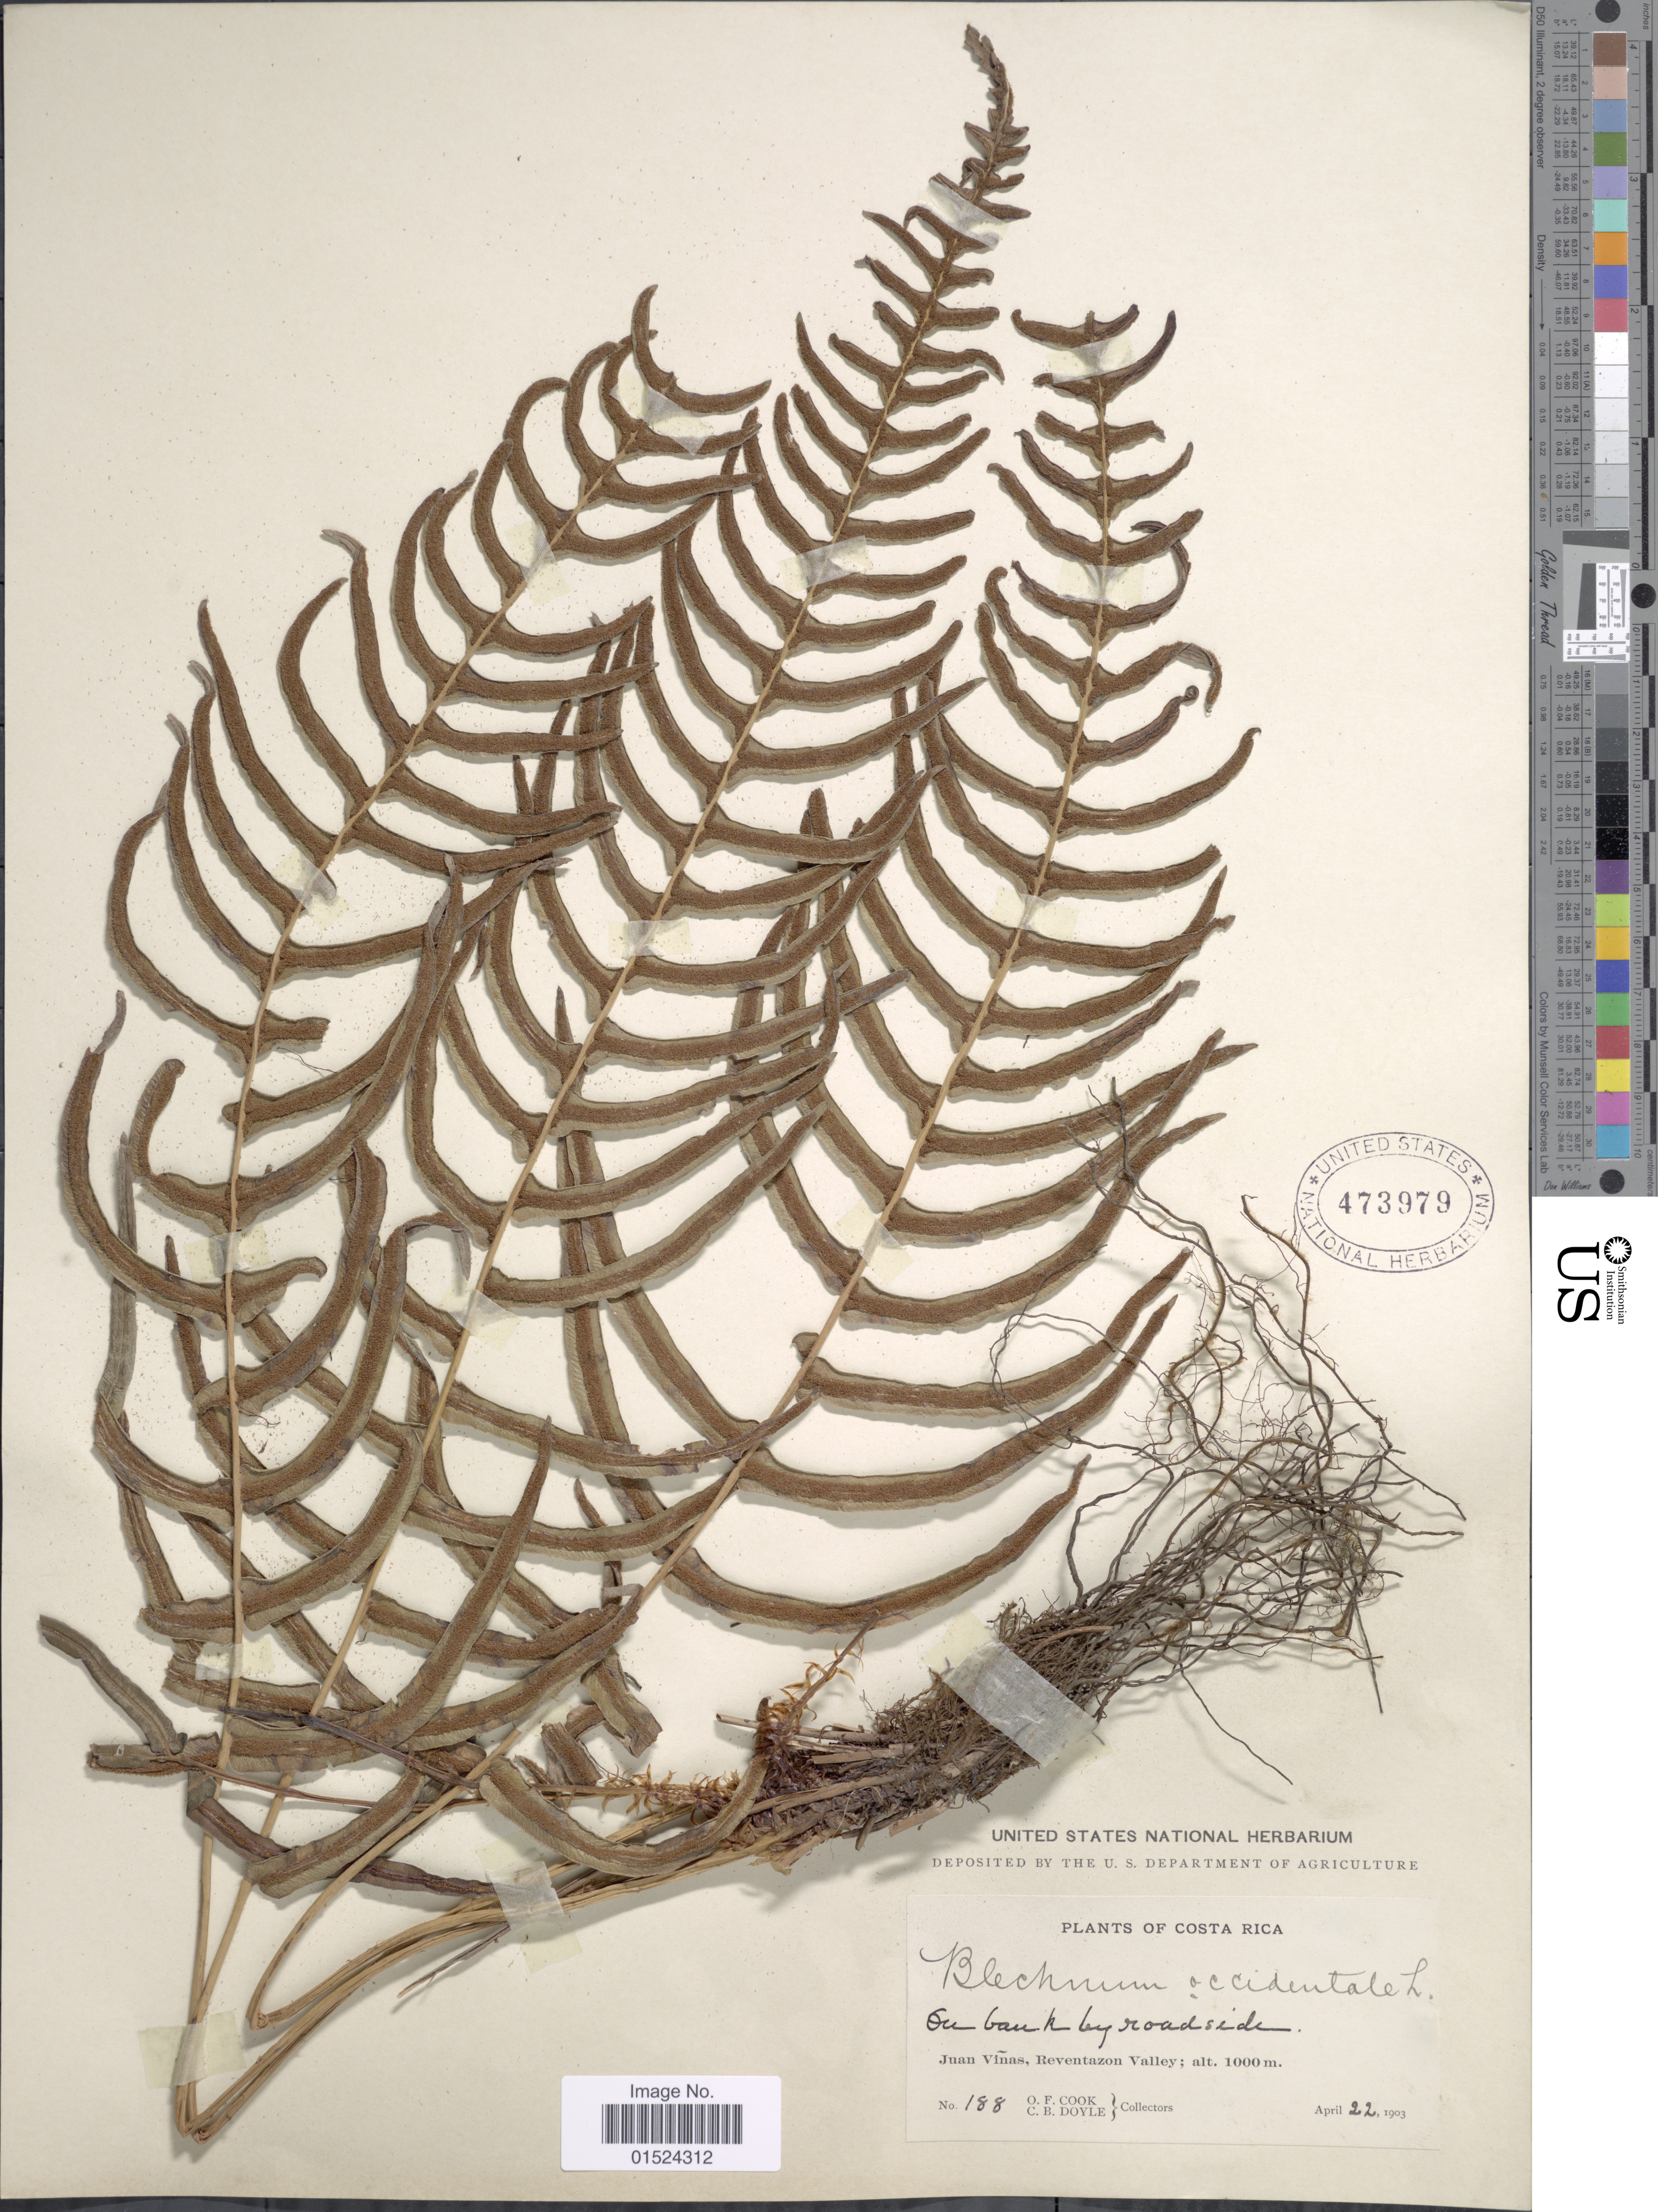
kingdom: Plantae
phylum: Tracheophyta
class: Polypodiopsida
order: Polypodiales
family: Blechnaceae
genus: Blechnum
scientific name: Blechnum occidentale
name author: L.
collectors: O. F. Cook & C. Doyle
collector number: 188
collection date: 1903-04-22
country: Costa Rica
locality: Juan Viñas, Reventazon Valley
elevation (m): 1000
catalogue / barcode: US 473979